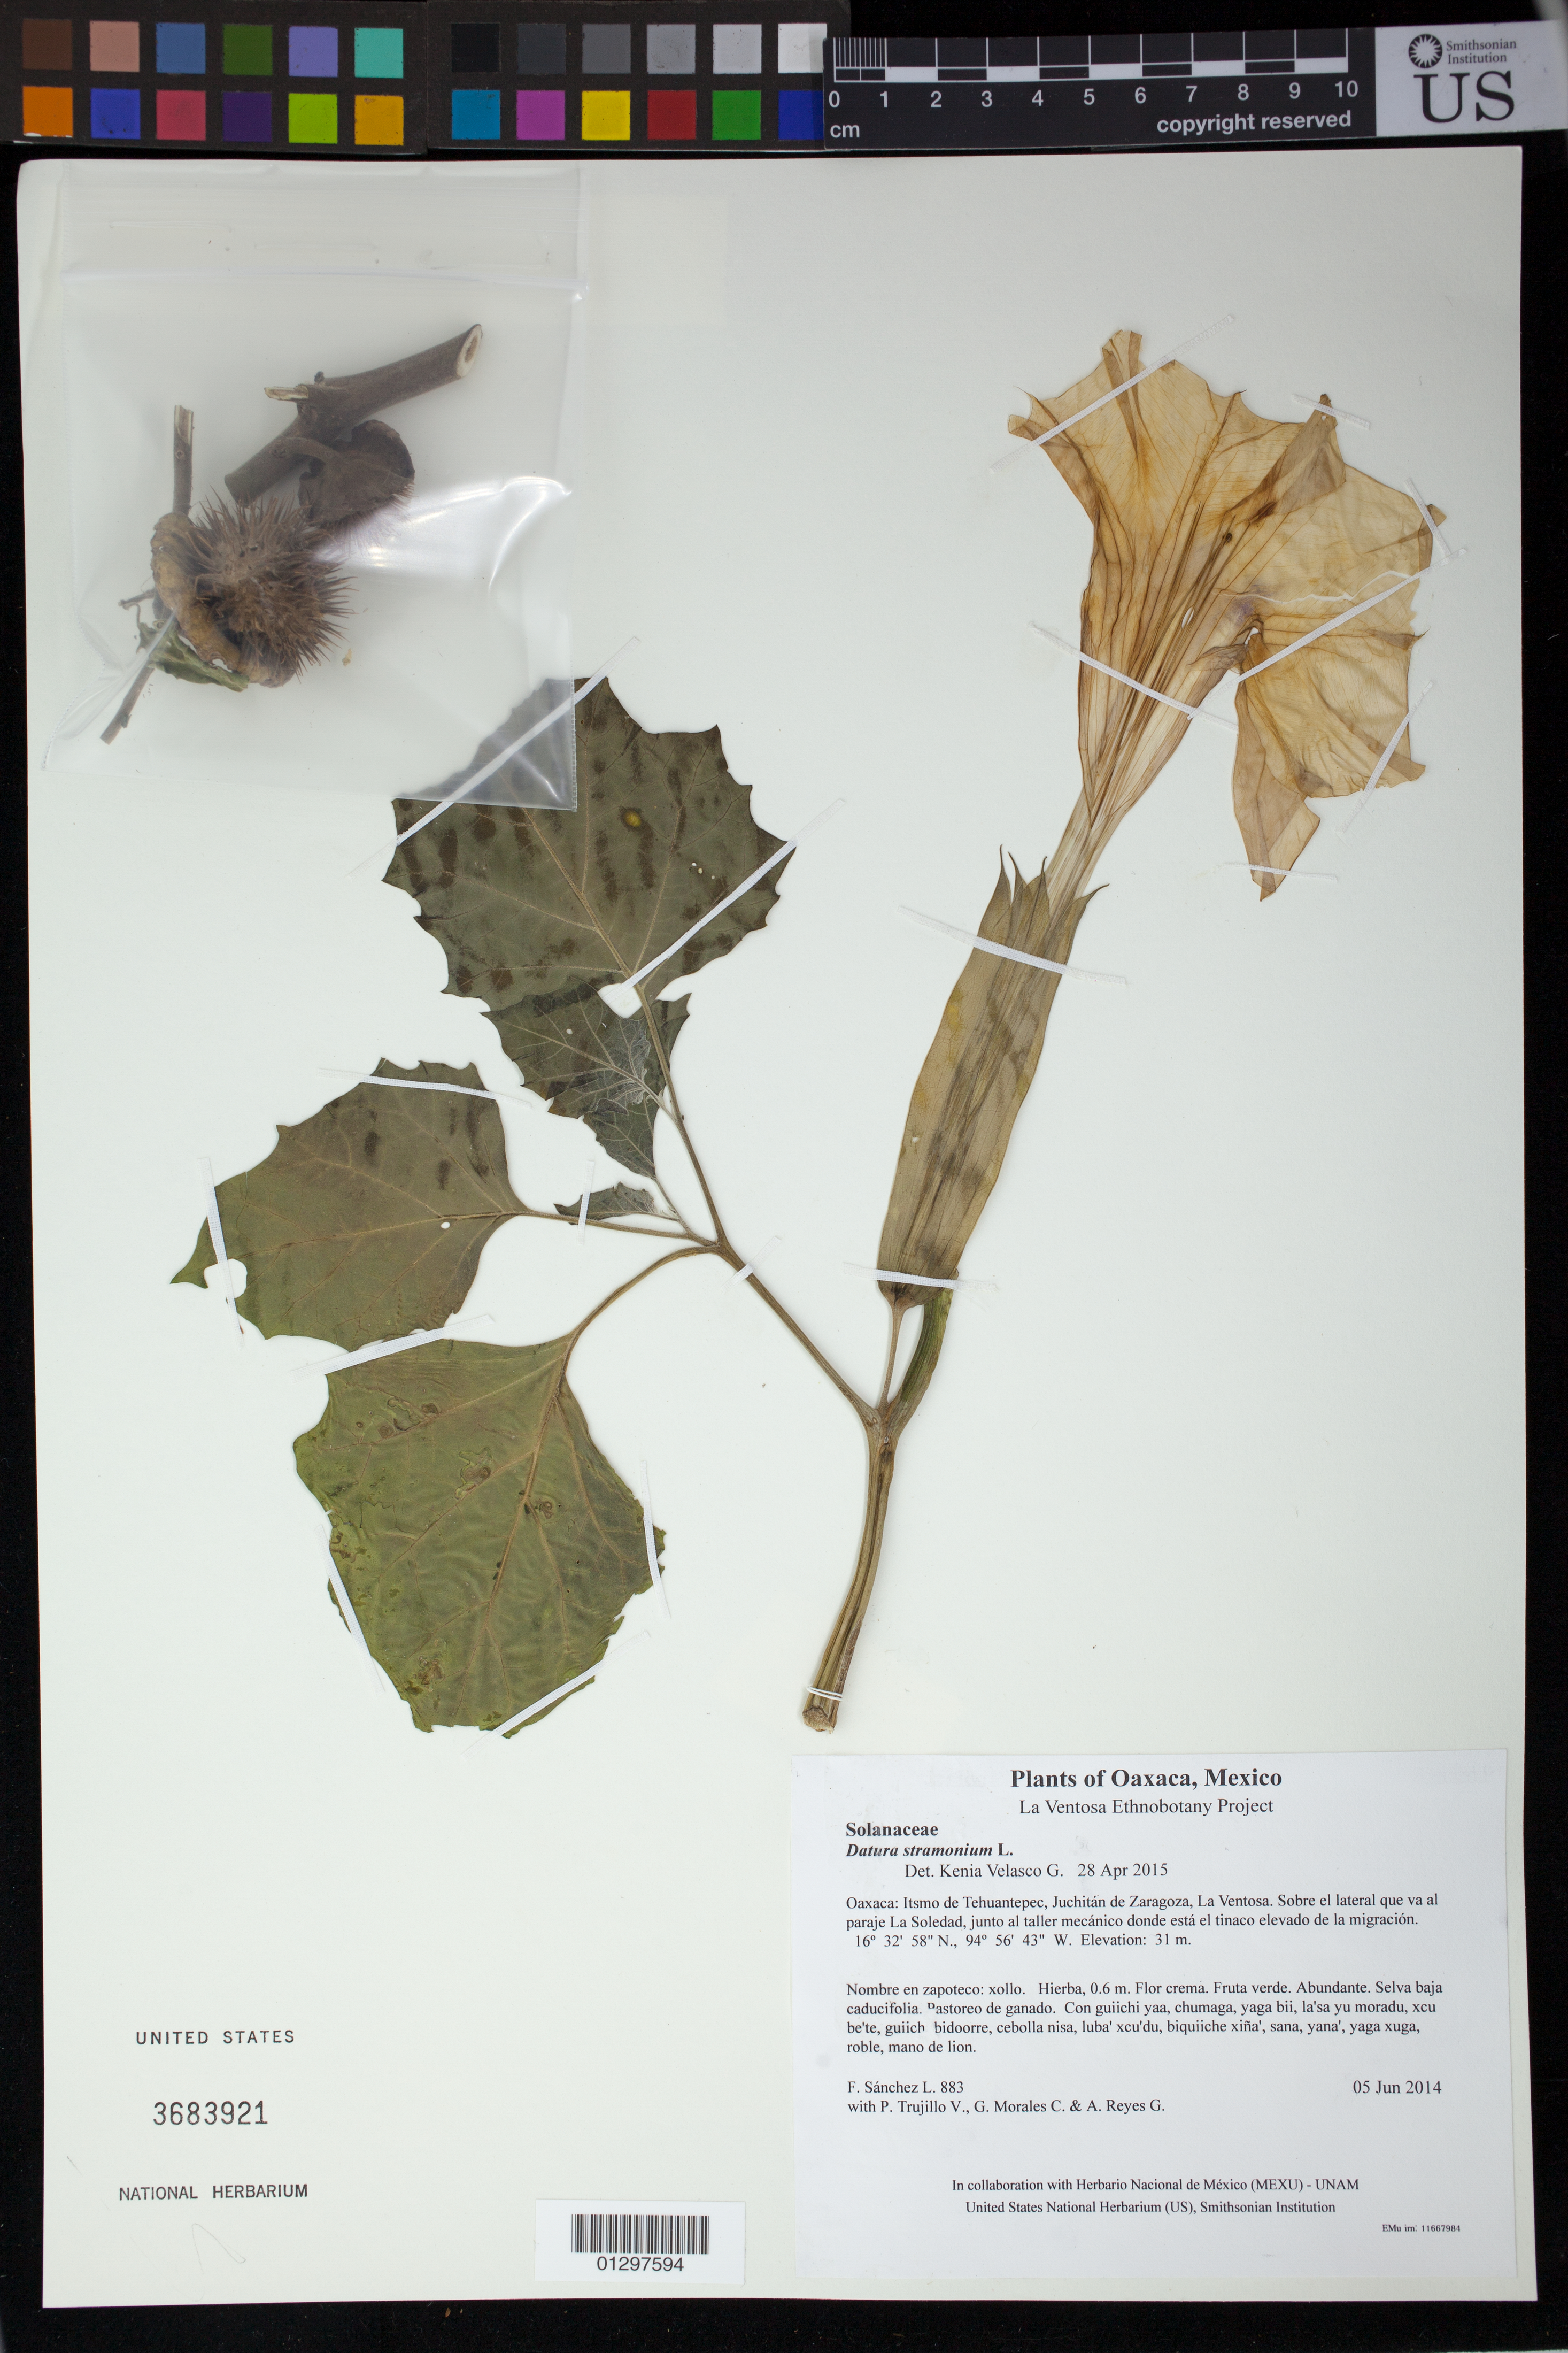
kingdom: Plantae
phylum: Tracheophyta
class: Magnoliopsida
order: Solanales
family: Solanaceae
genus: Datura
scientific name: Datura stramonium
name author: L.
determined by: Velasco G., Kenia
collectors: F. Sánchez L., P. Trujillo V., G. Morales C. & A. Reyes G.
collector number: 883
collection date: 2014-06-05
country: Mexico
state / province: Oaxaca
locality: Itsmo de Tehuantepec, Juchitán de Zaragoza, La Ventosa. Sobre el lateral que va al paraje La Soledad, junto al taller mecánico donde está el tinaco elevado de la migración.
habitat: Selva baja caducifolia. Pastoreo de ganado.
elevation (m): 31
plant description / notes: JEBOT, MEXU, SERO, US; Guixi bandaga. 0.6 m. Guie' nayu. Cuaananaxhi naga'. Stale.; toloache, estramonio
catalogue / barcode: US 3683921